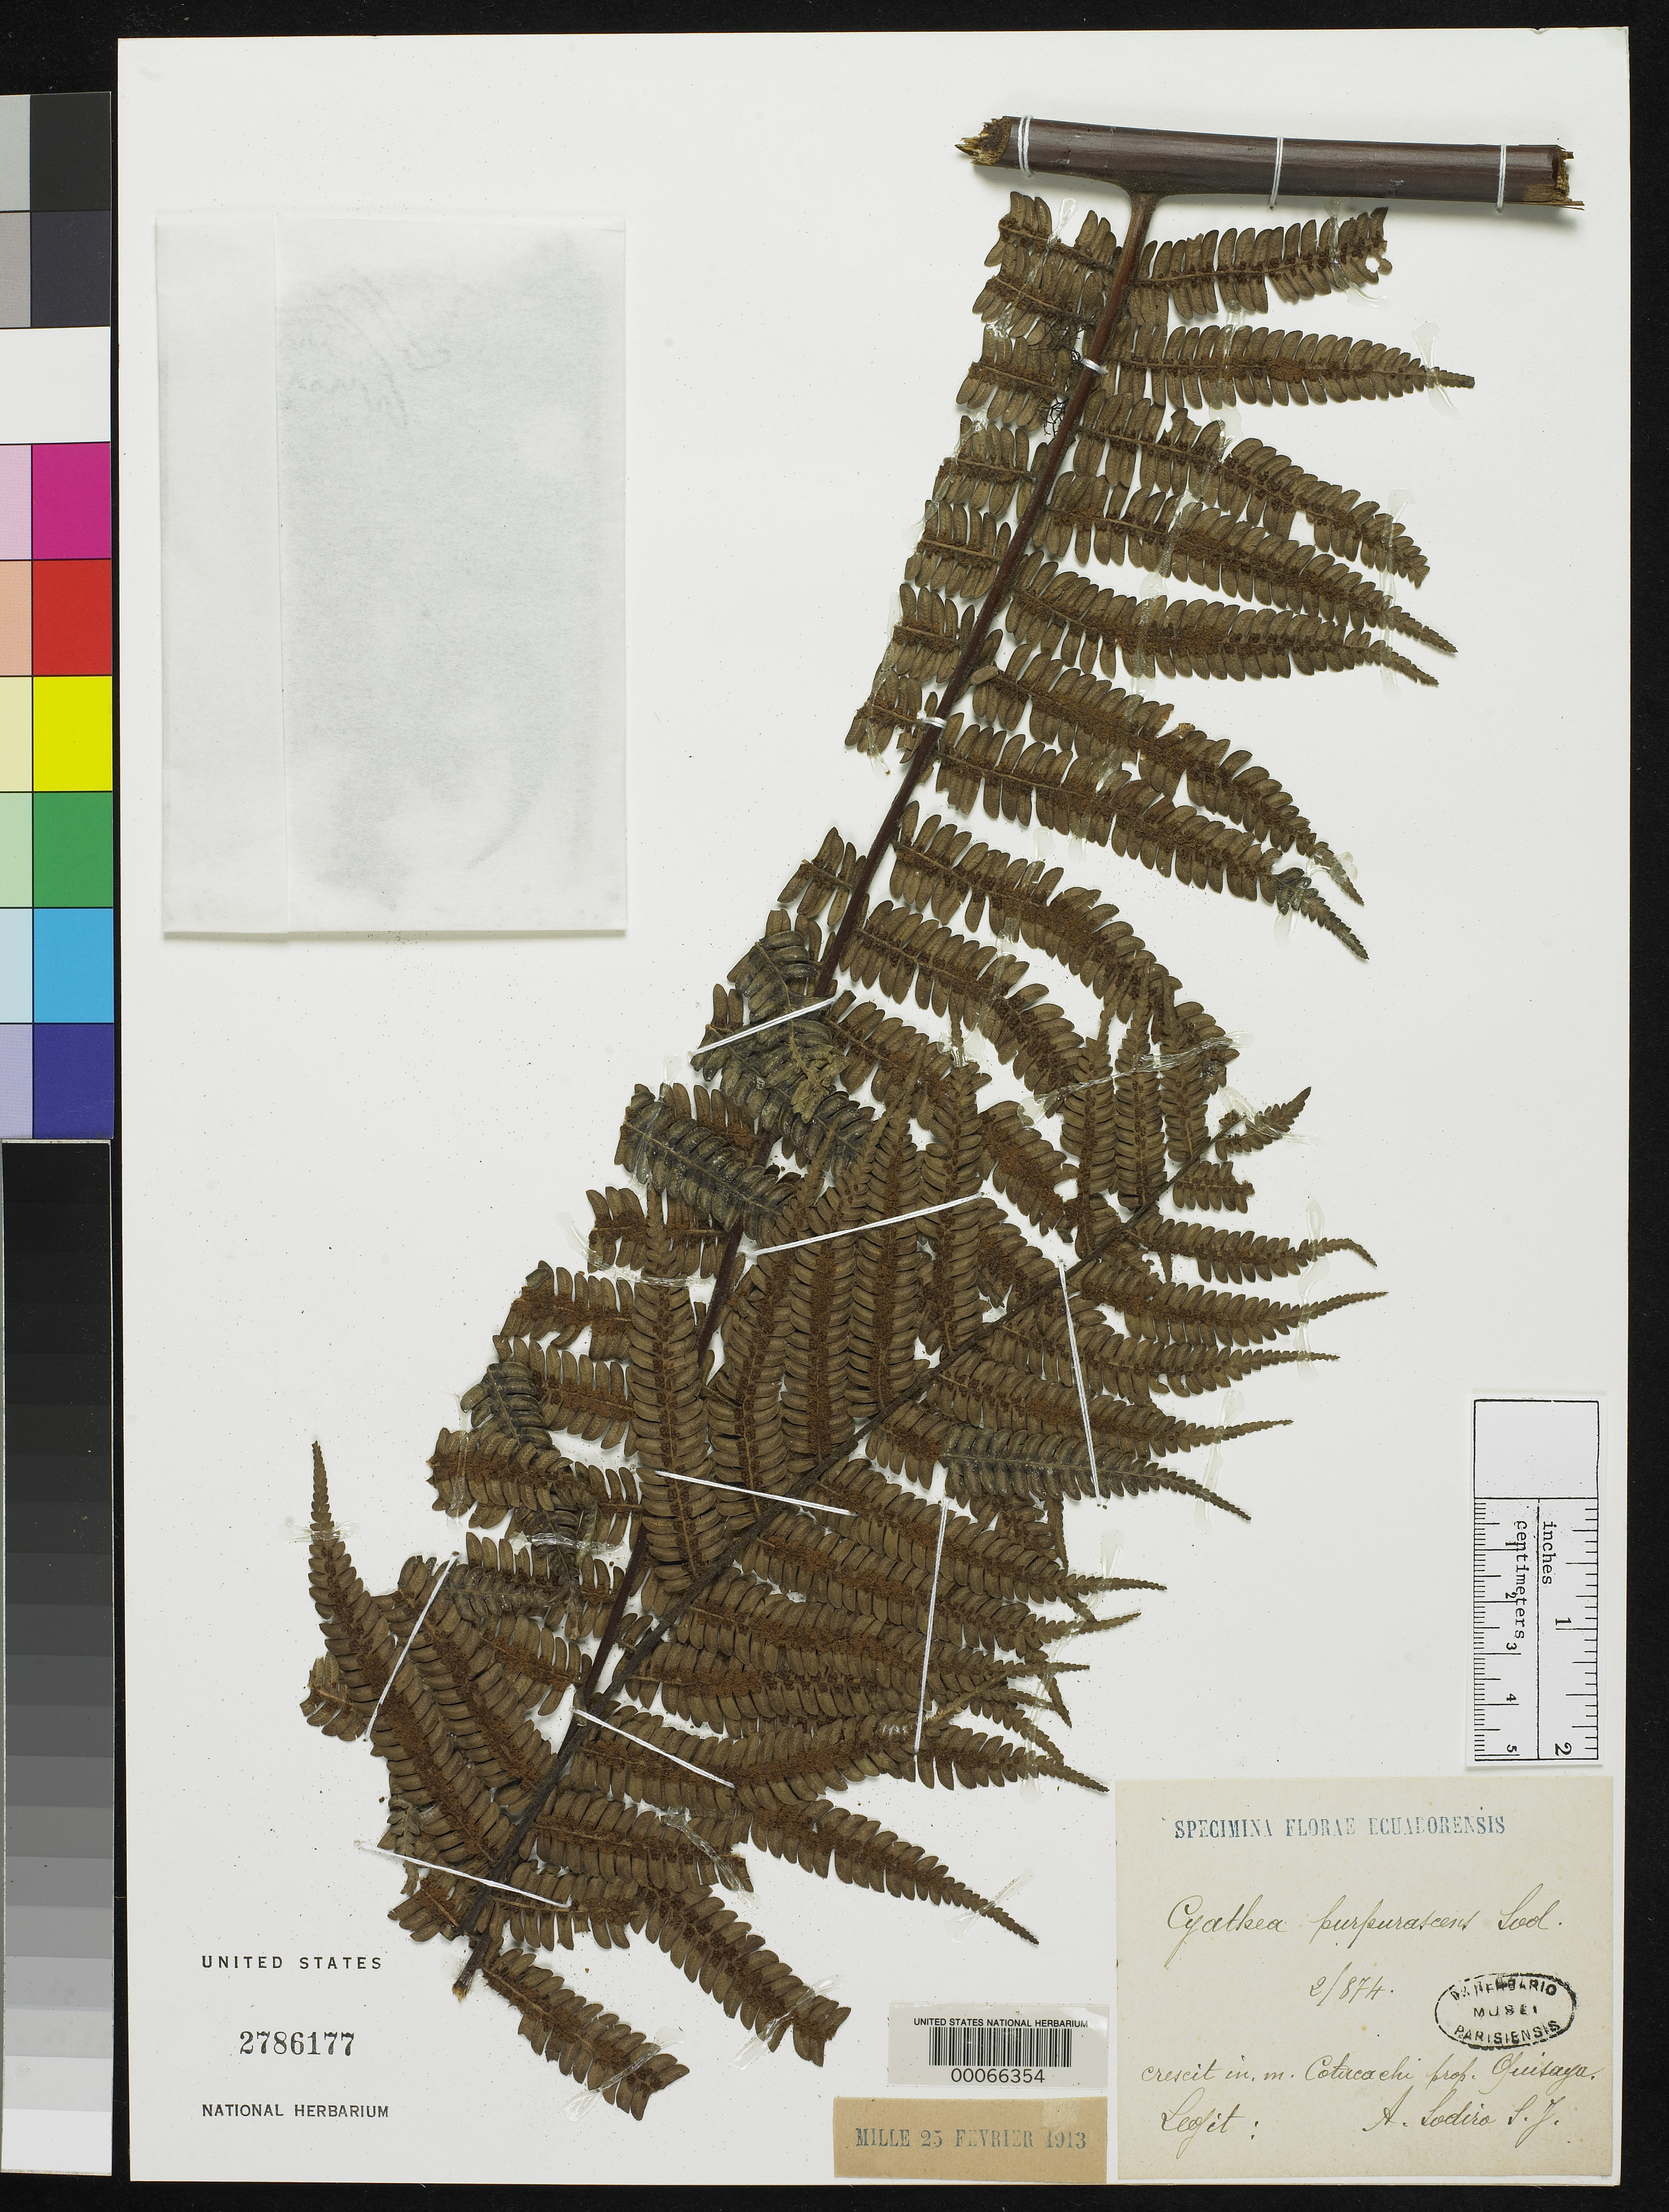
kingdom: Plantae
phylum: Tracheophyta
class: Polypodiopsida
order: Cyatheales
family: Cyatheaceae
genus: Cyathea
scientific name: Cyathea purpurascens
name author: Sodiro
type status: Isotype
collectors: L. Sodiro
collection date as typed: Feb 1874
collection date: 1874-02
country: Ecuador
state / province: Imbabura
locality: Volcan Cotacachi near Hacienda Quisaya.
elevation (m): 1900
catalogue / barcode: US 2786177